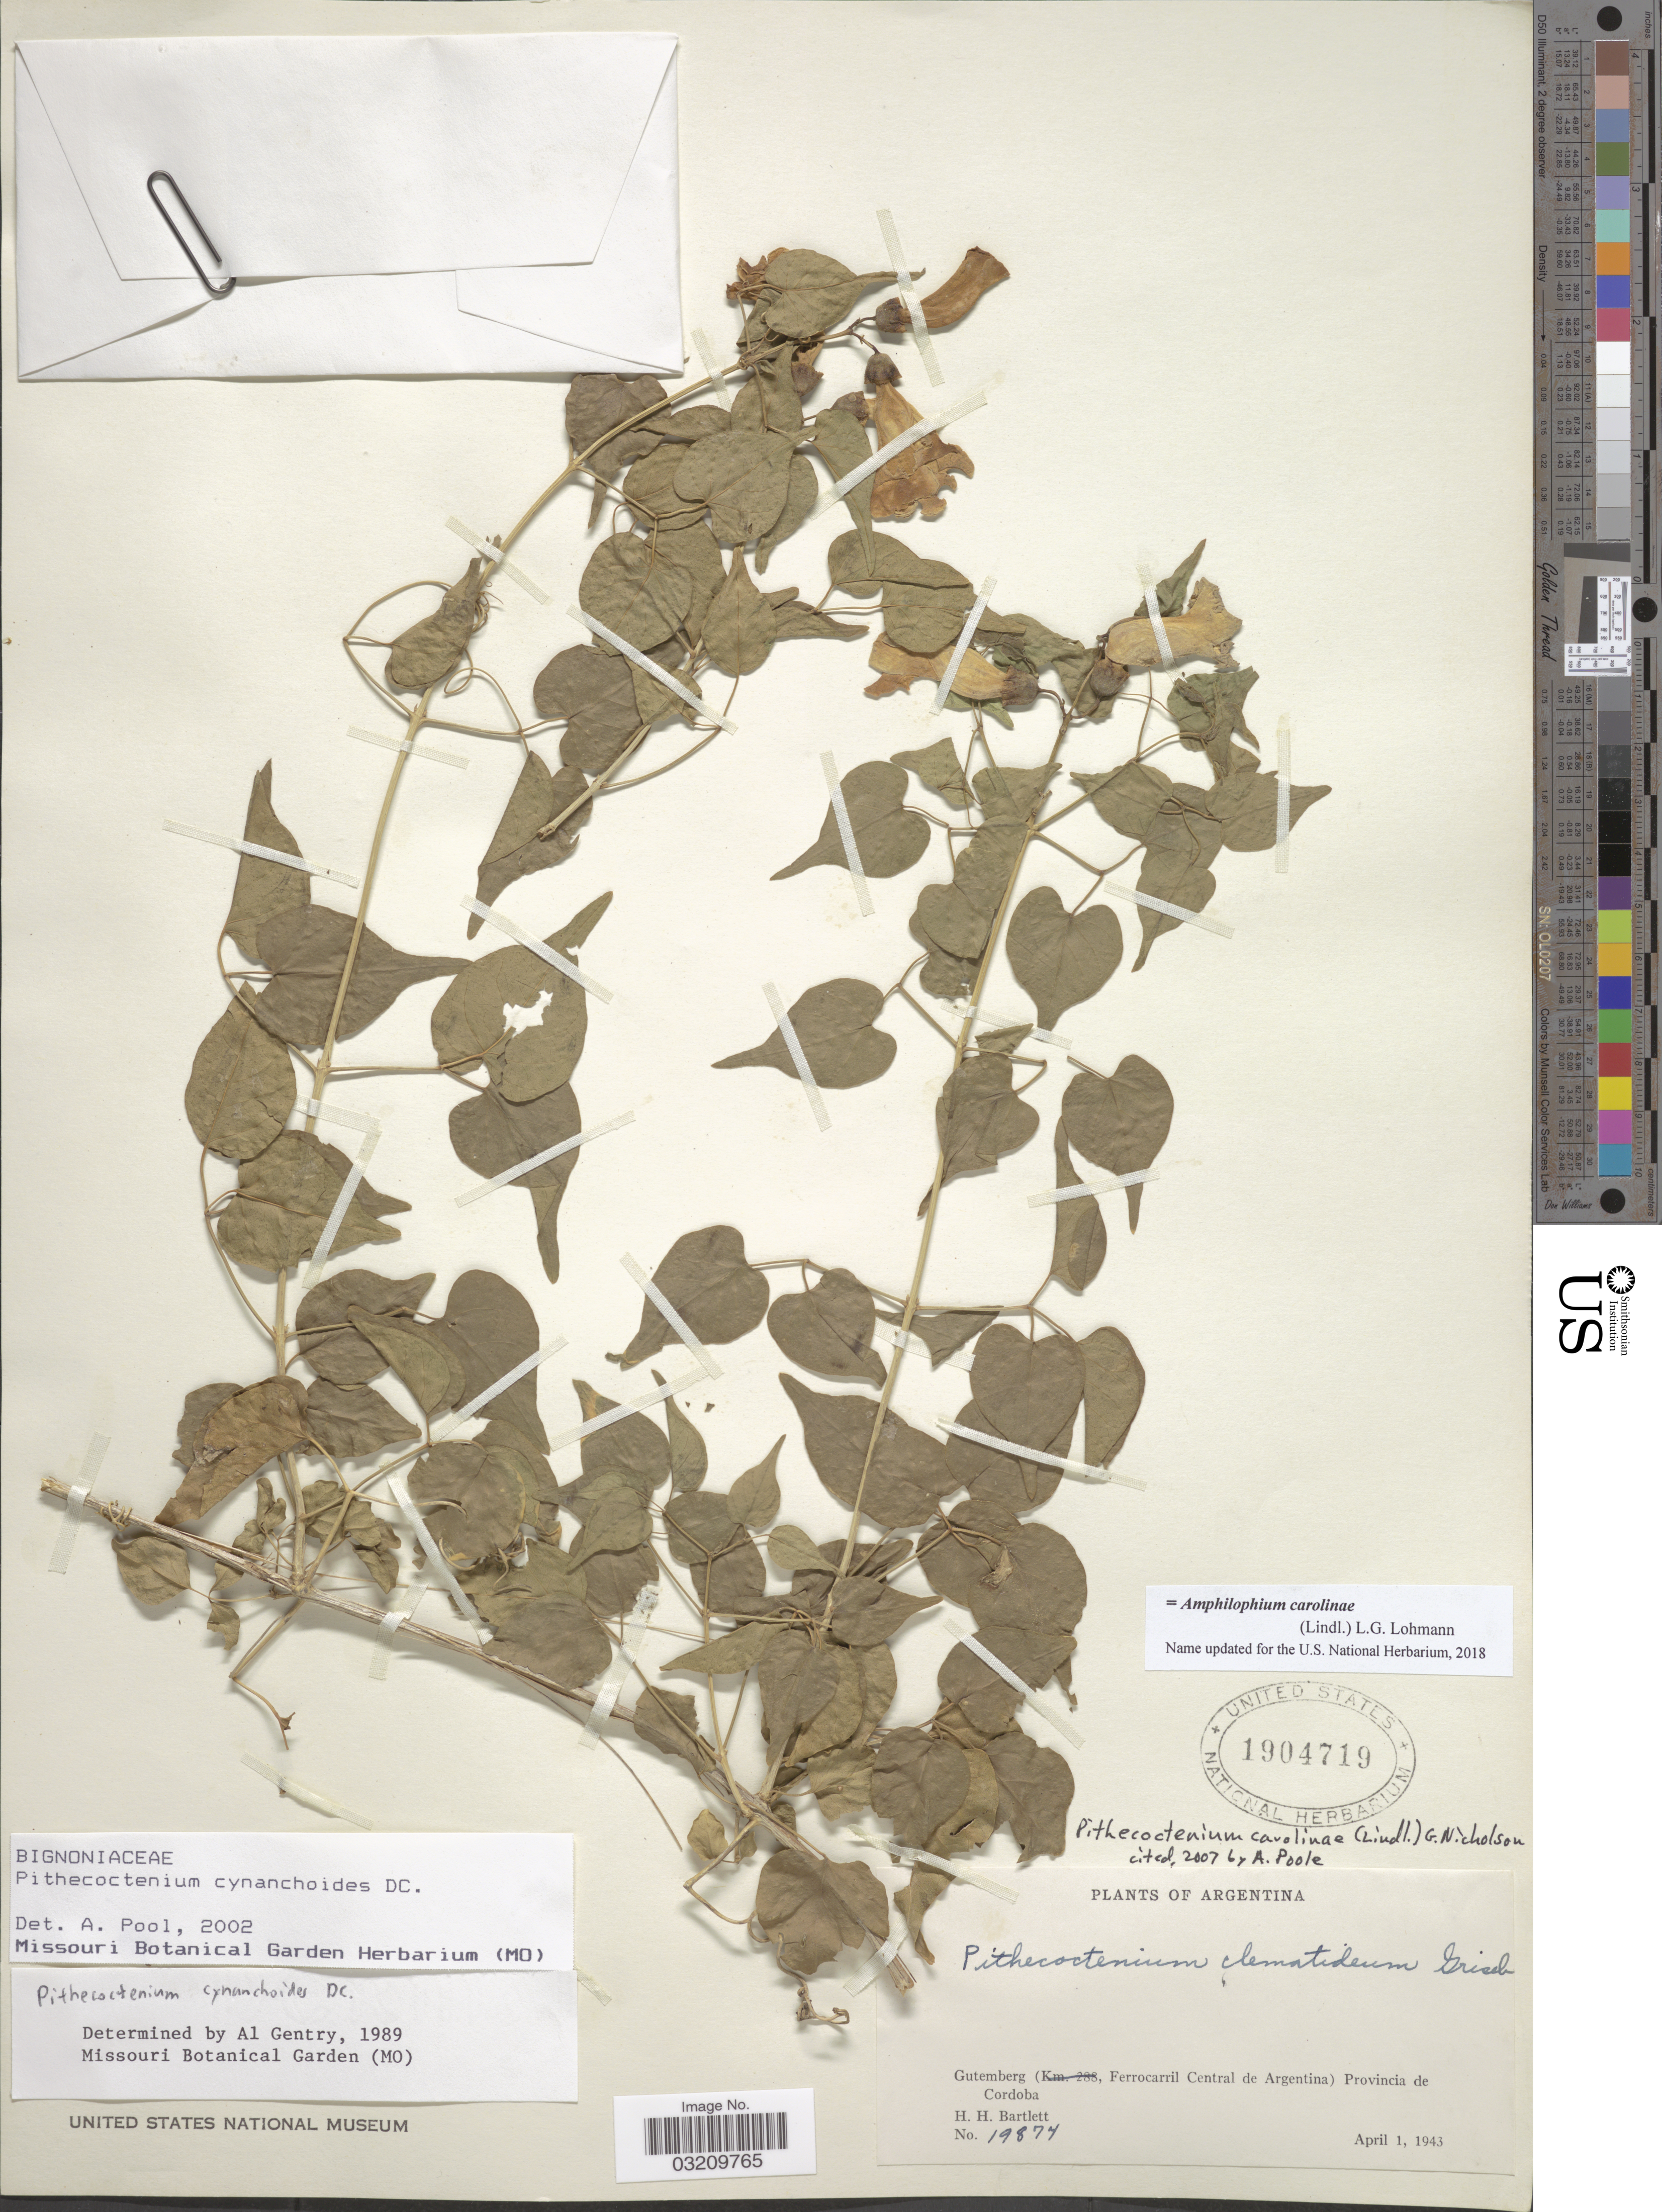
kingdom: Plantae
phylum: Tracheophyta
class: Magnoliopsida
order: Lamiales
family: Bignoniaceae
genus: Amphilophium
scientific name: Amphilophium carolinae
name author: (Lindl.) L.G. Lohmann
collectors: H. H. Bartlett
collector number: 19874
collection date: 1943-04-01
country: Argentina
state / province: Cordoba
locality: Gutemberg (Ferrocarril Central de Argentina).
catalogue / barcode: US 1904719